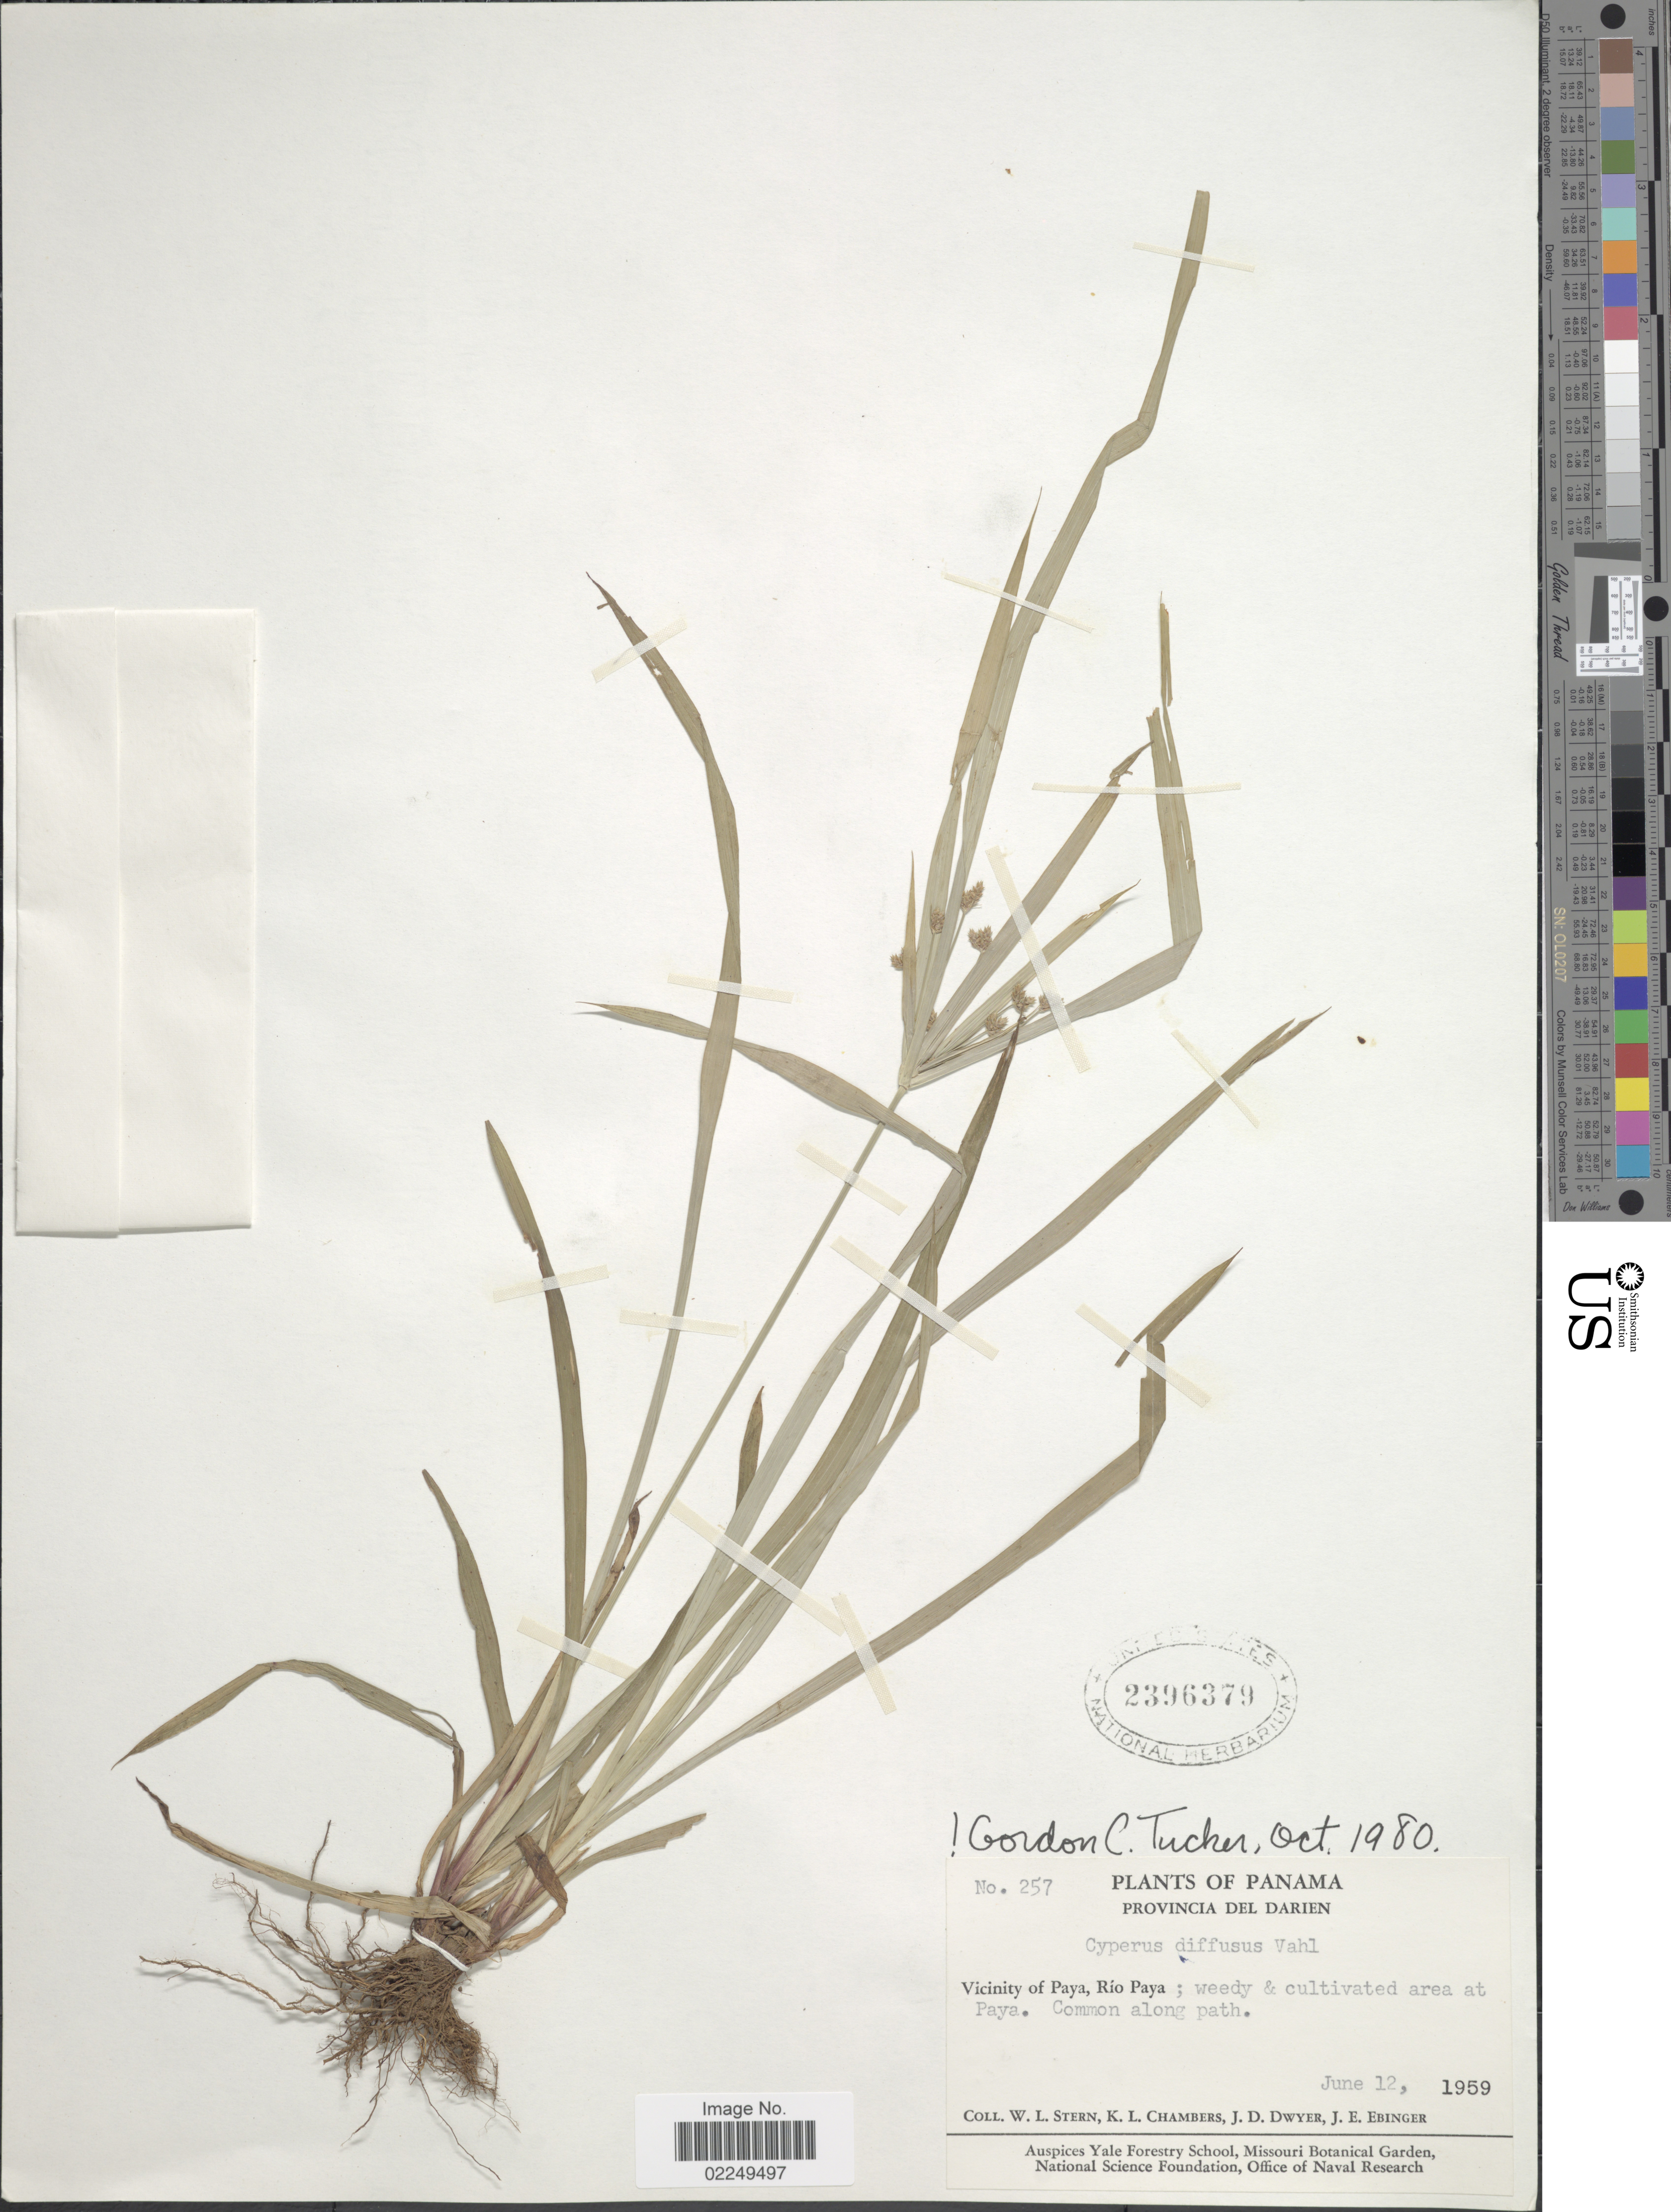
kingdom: Plantae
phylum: Tracheophyta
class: Liliopsida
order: Poales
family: Cyperaceae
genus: Cyperus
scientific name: Cyperus laxus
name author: Lam.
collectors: W. L. Stern, K. Chambers, J. D. Dwyer & J. Ebinger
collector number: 257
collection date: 1959-06-12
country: Panama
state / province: Darién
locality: Provincia del Darien, Vicinity of Paya, Rio Paya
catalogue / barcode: US 2396379